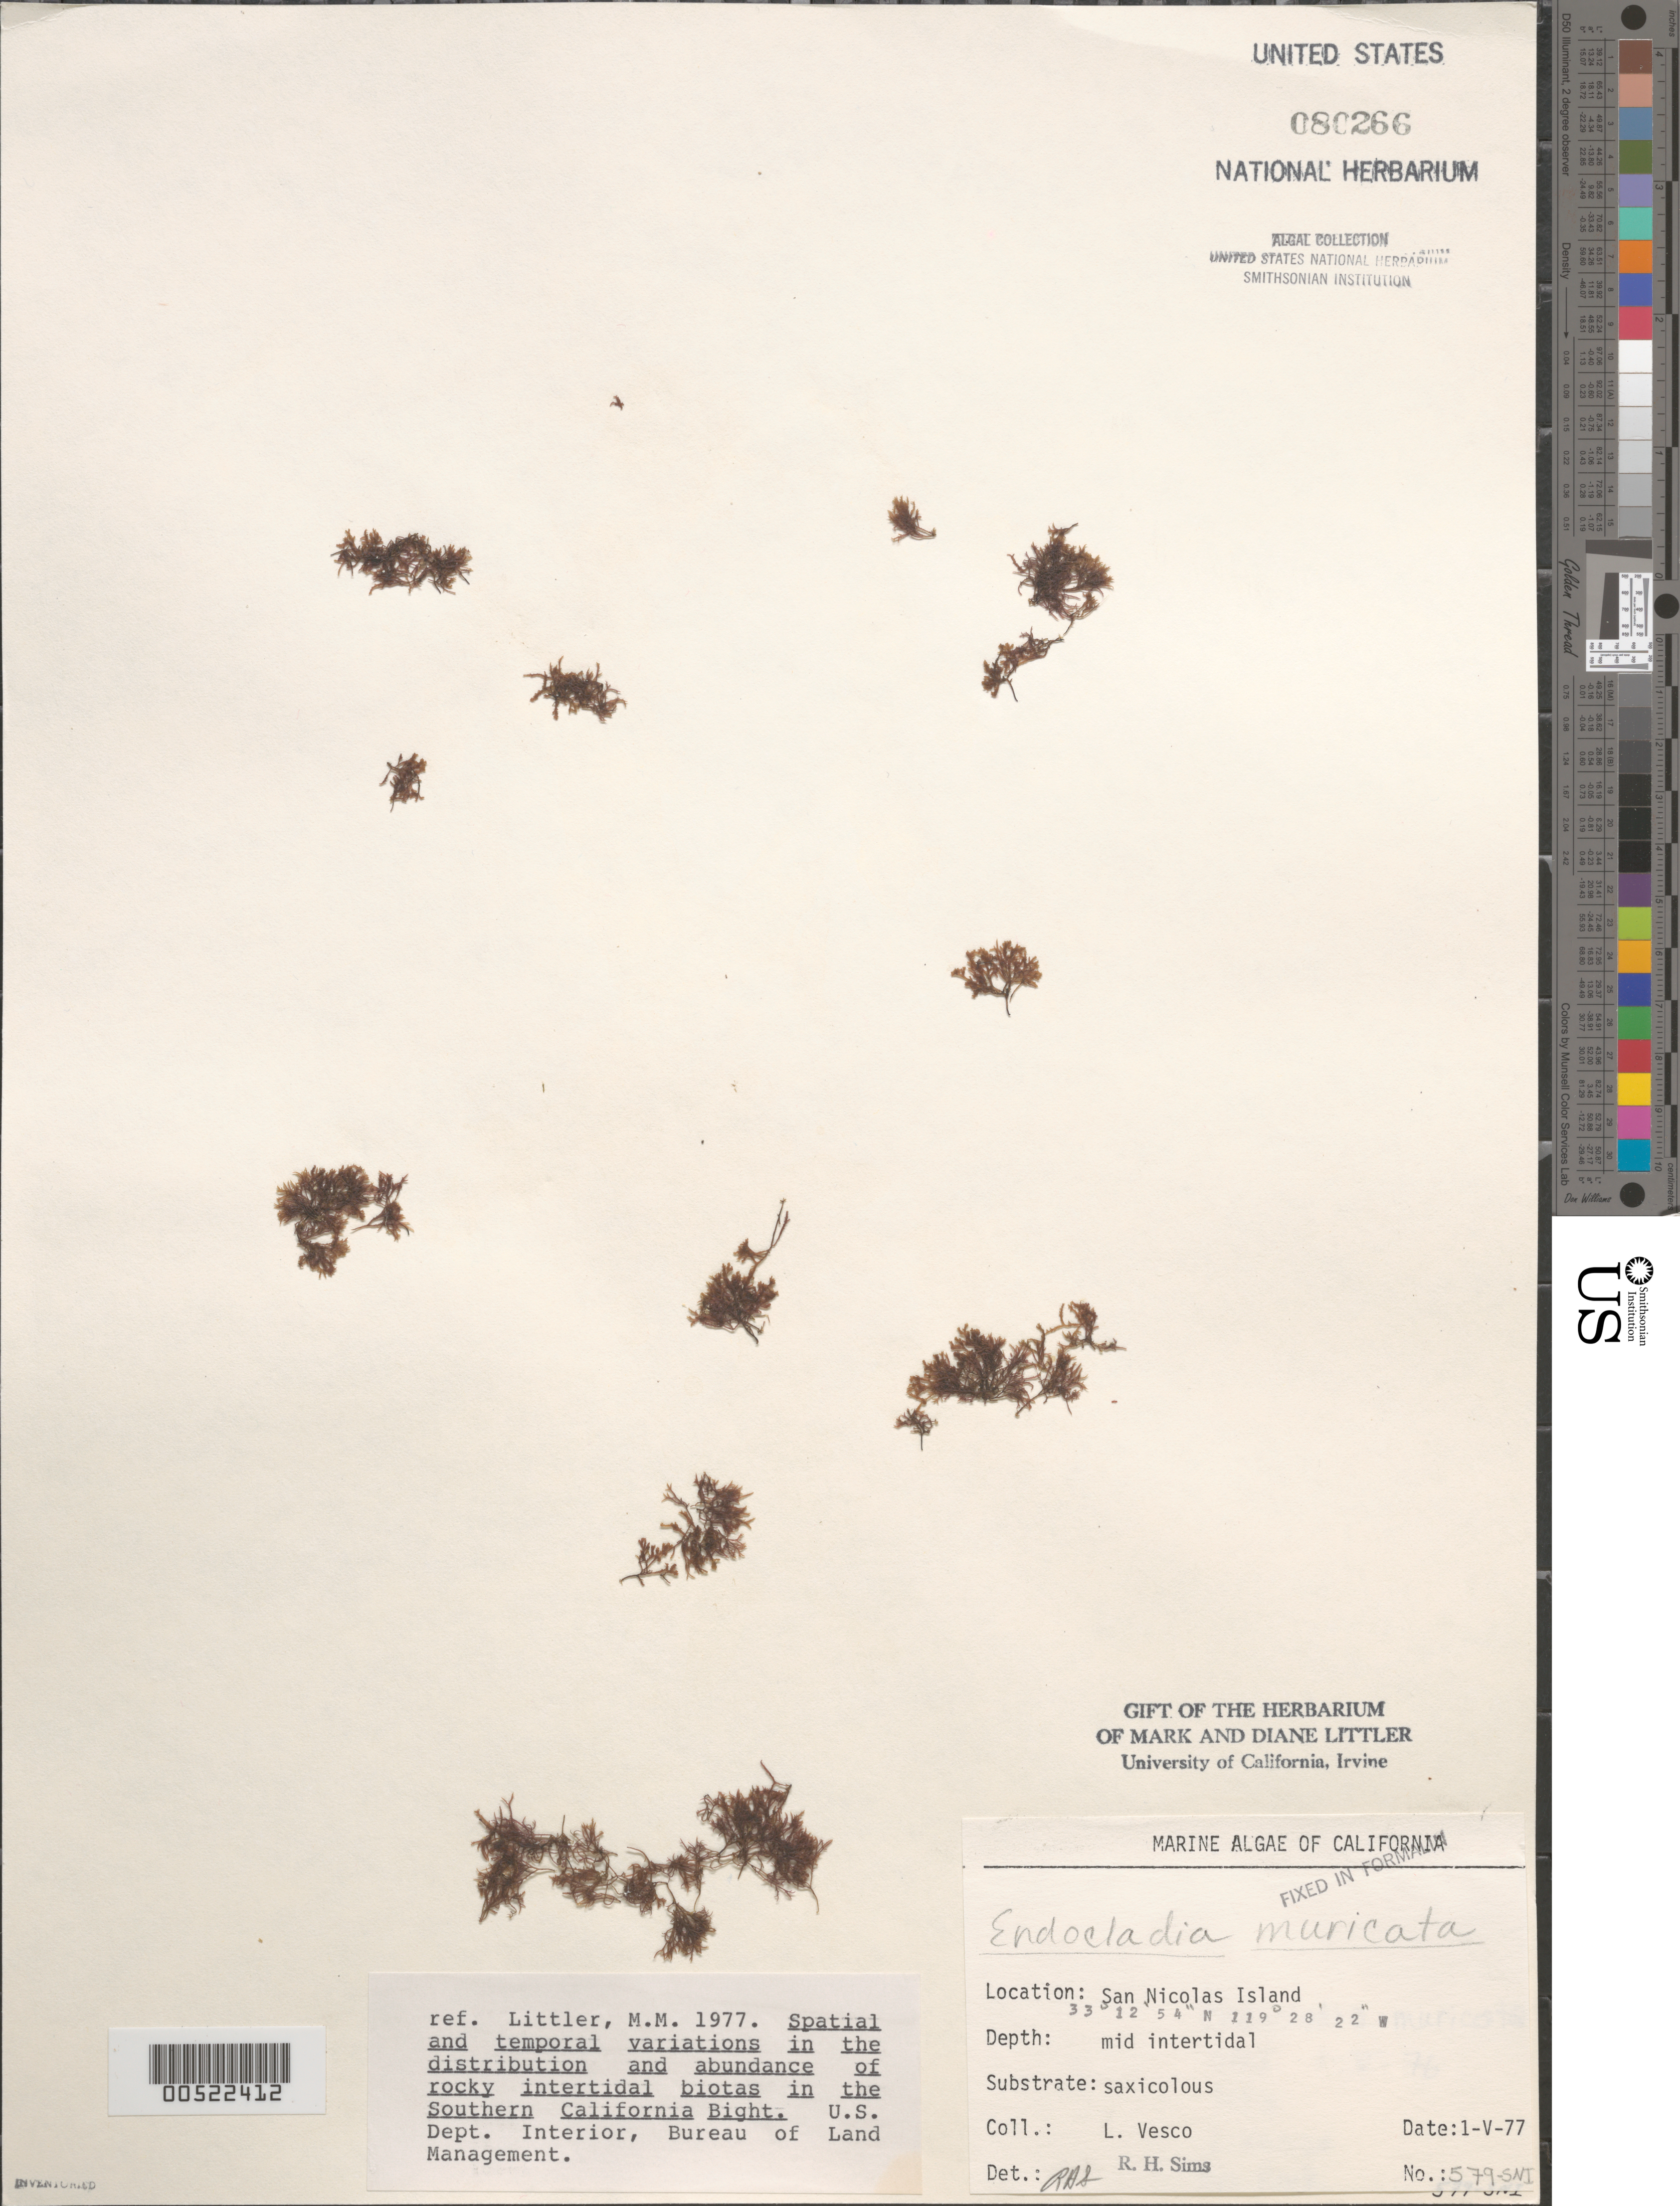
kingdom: Plantae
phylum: Rhodophyta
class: Florideophyceae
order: Gigartinales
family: Endocladiaceae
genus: Endocladia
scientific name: Endocladia muricata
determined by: Sims, Robert H.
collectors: L. Vesco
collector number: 579-sni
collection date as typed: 01 May 1977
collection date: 1977-05-01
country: United States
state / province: California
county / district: Ventura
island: San Nicolas Island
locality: Dutch Harbor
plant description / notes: BLM-SOCALBIGHT Rocky Intertidal Survey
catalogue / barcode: US 80266